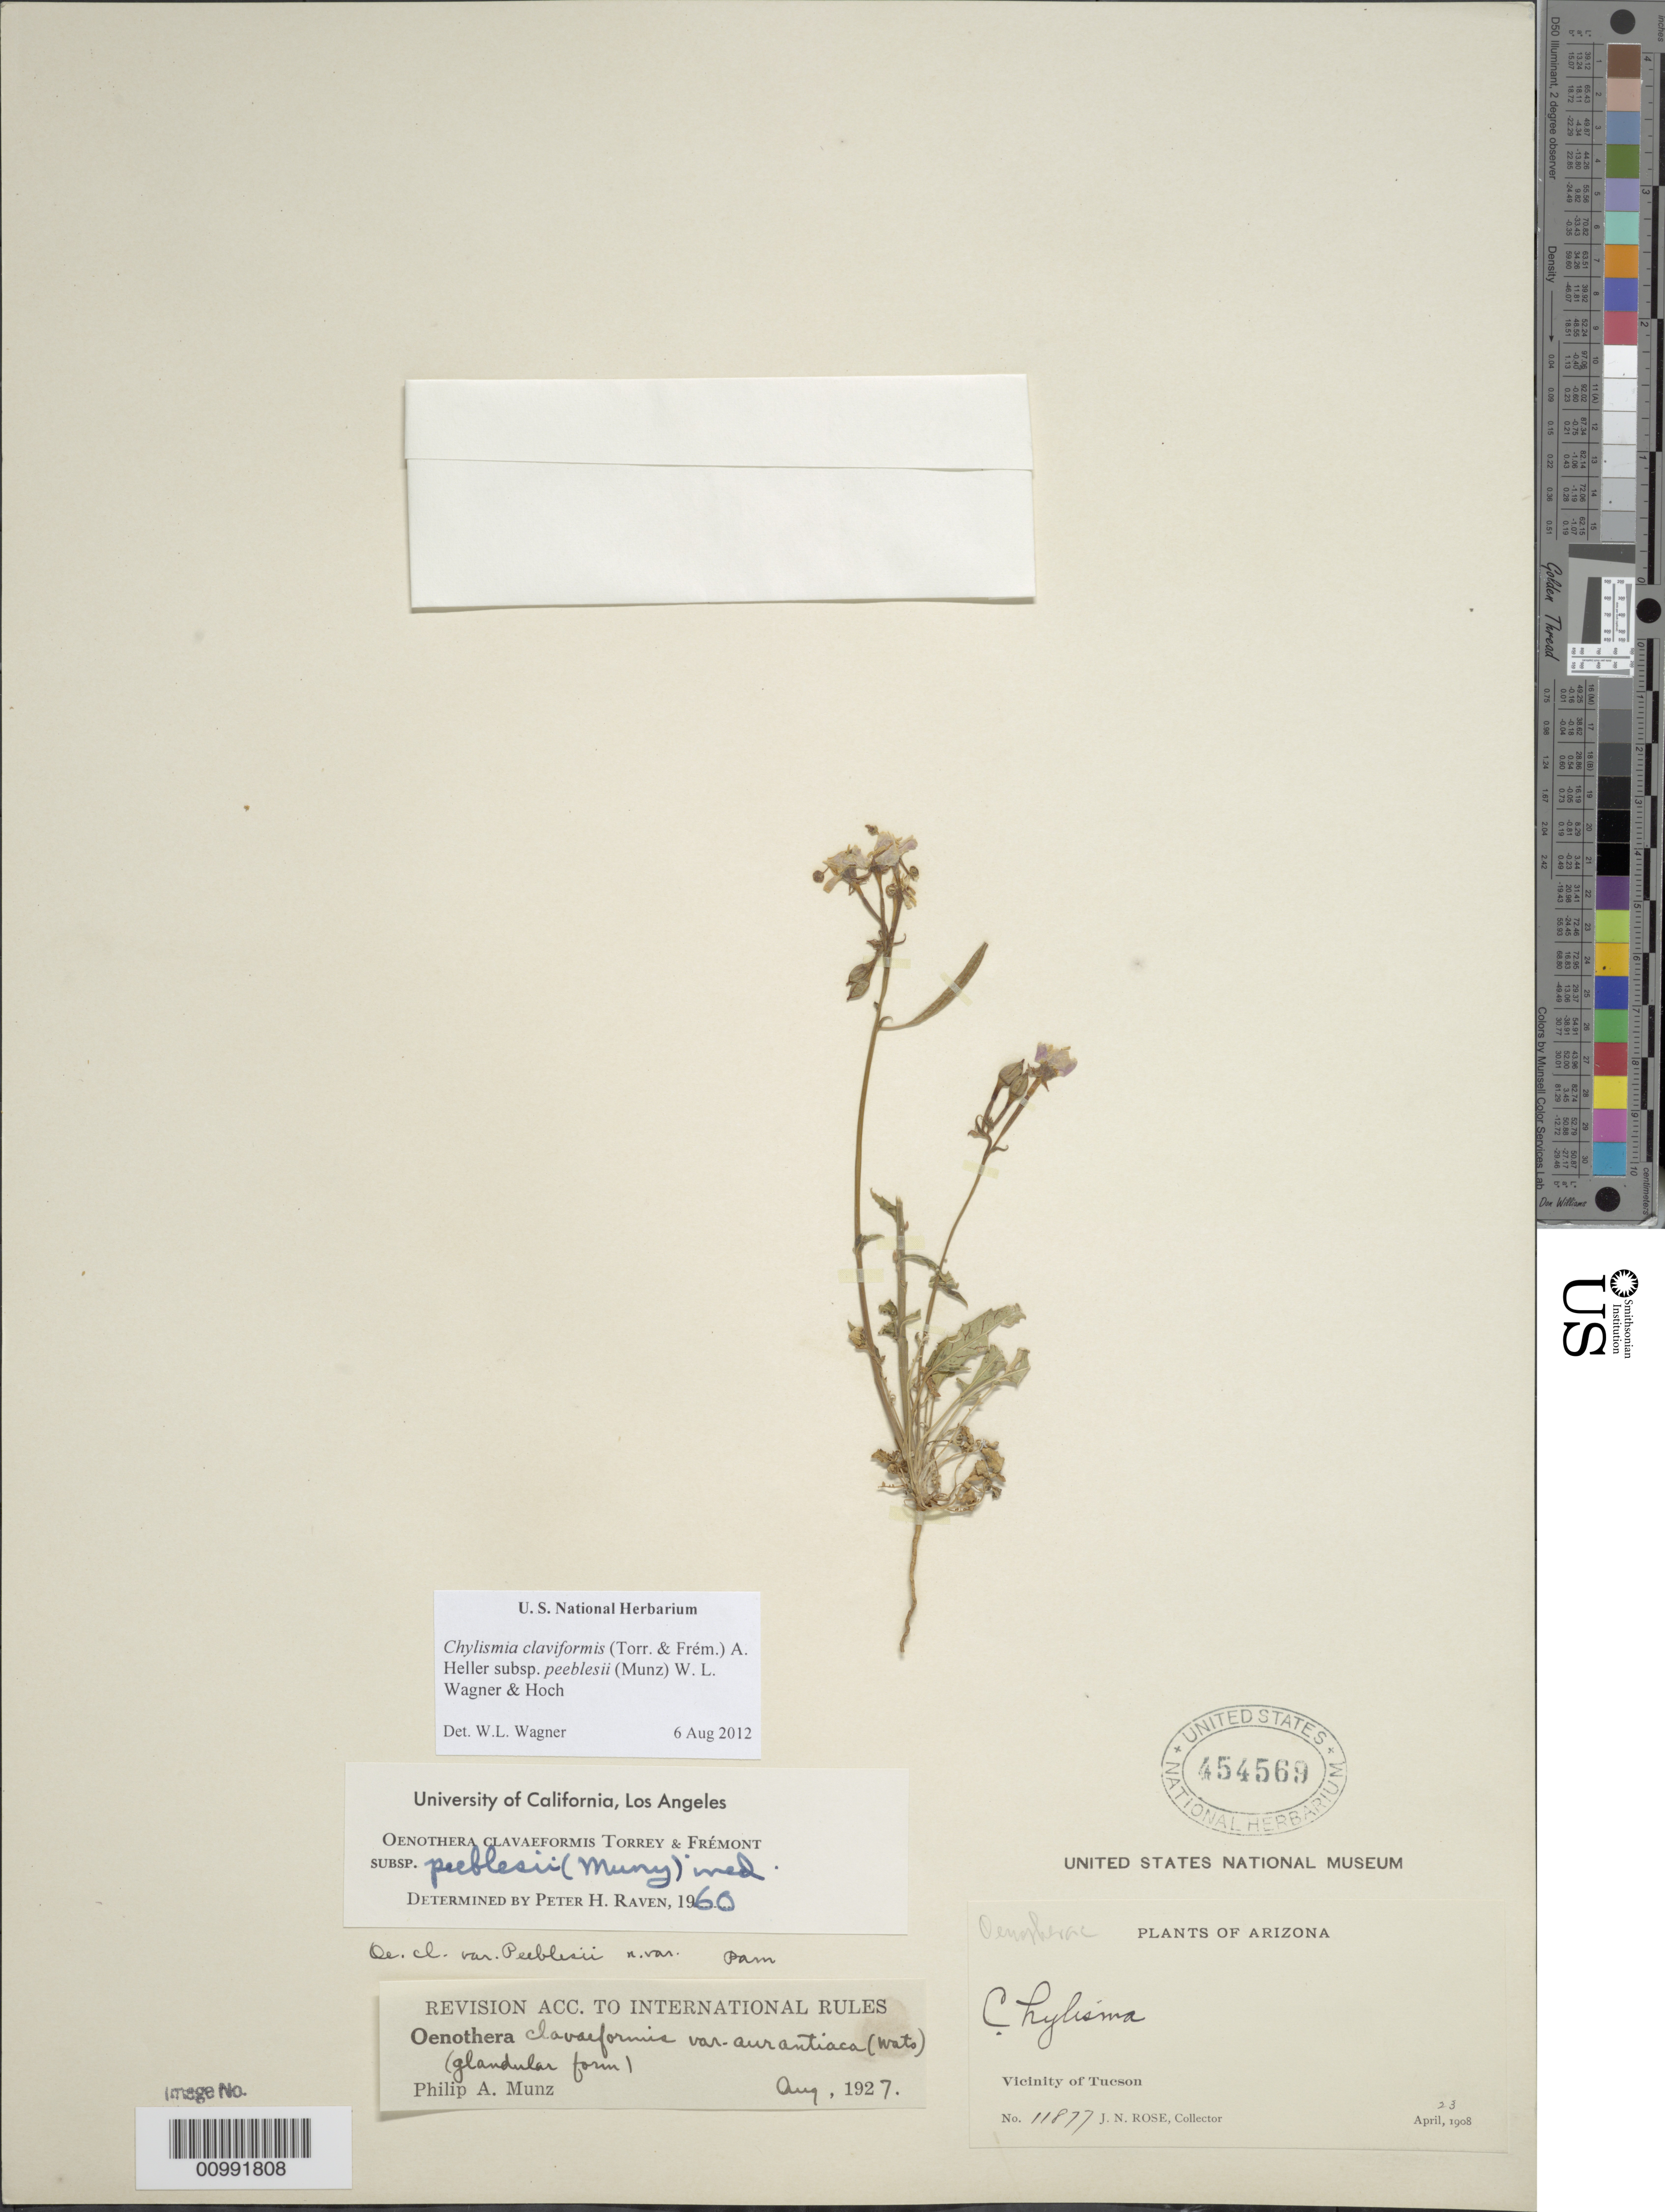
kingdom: Plantae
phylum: Tracheophyta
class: Magnoliopsida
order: Myrtales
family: Onagraceae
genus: Chylismia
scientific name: Chylismia claviformis subsp. peeblesii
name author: (Munz) W.L. Wagner & Hoch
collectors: J. N. Rose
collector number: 11877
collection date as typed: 23 Apr 1908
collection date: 1908-04-23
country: United States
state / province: Arizona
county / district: Pima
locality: Vicinity of Tucson.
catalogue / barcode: US 454569